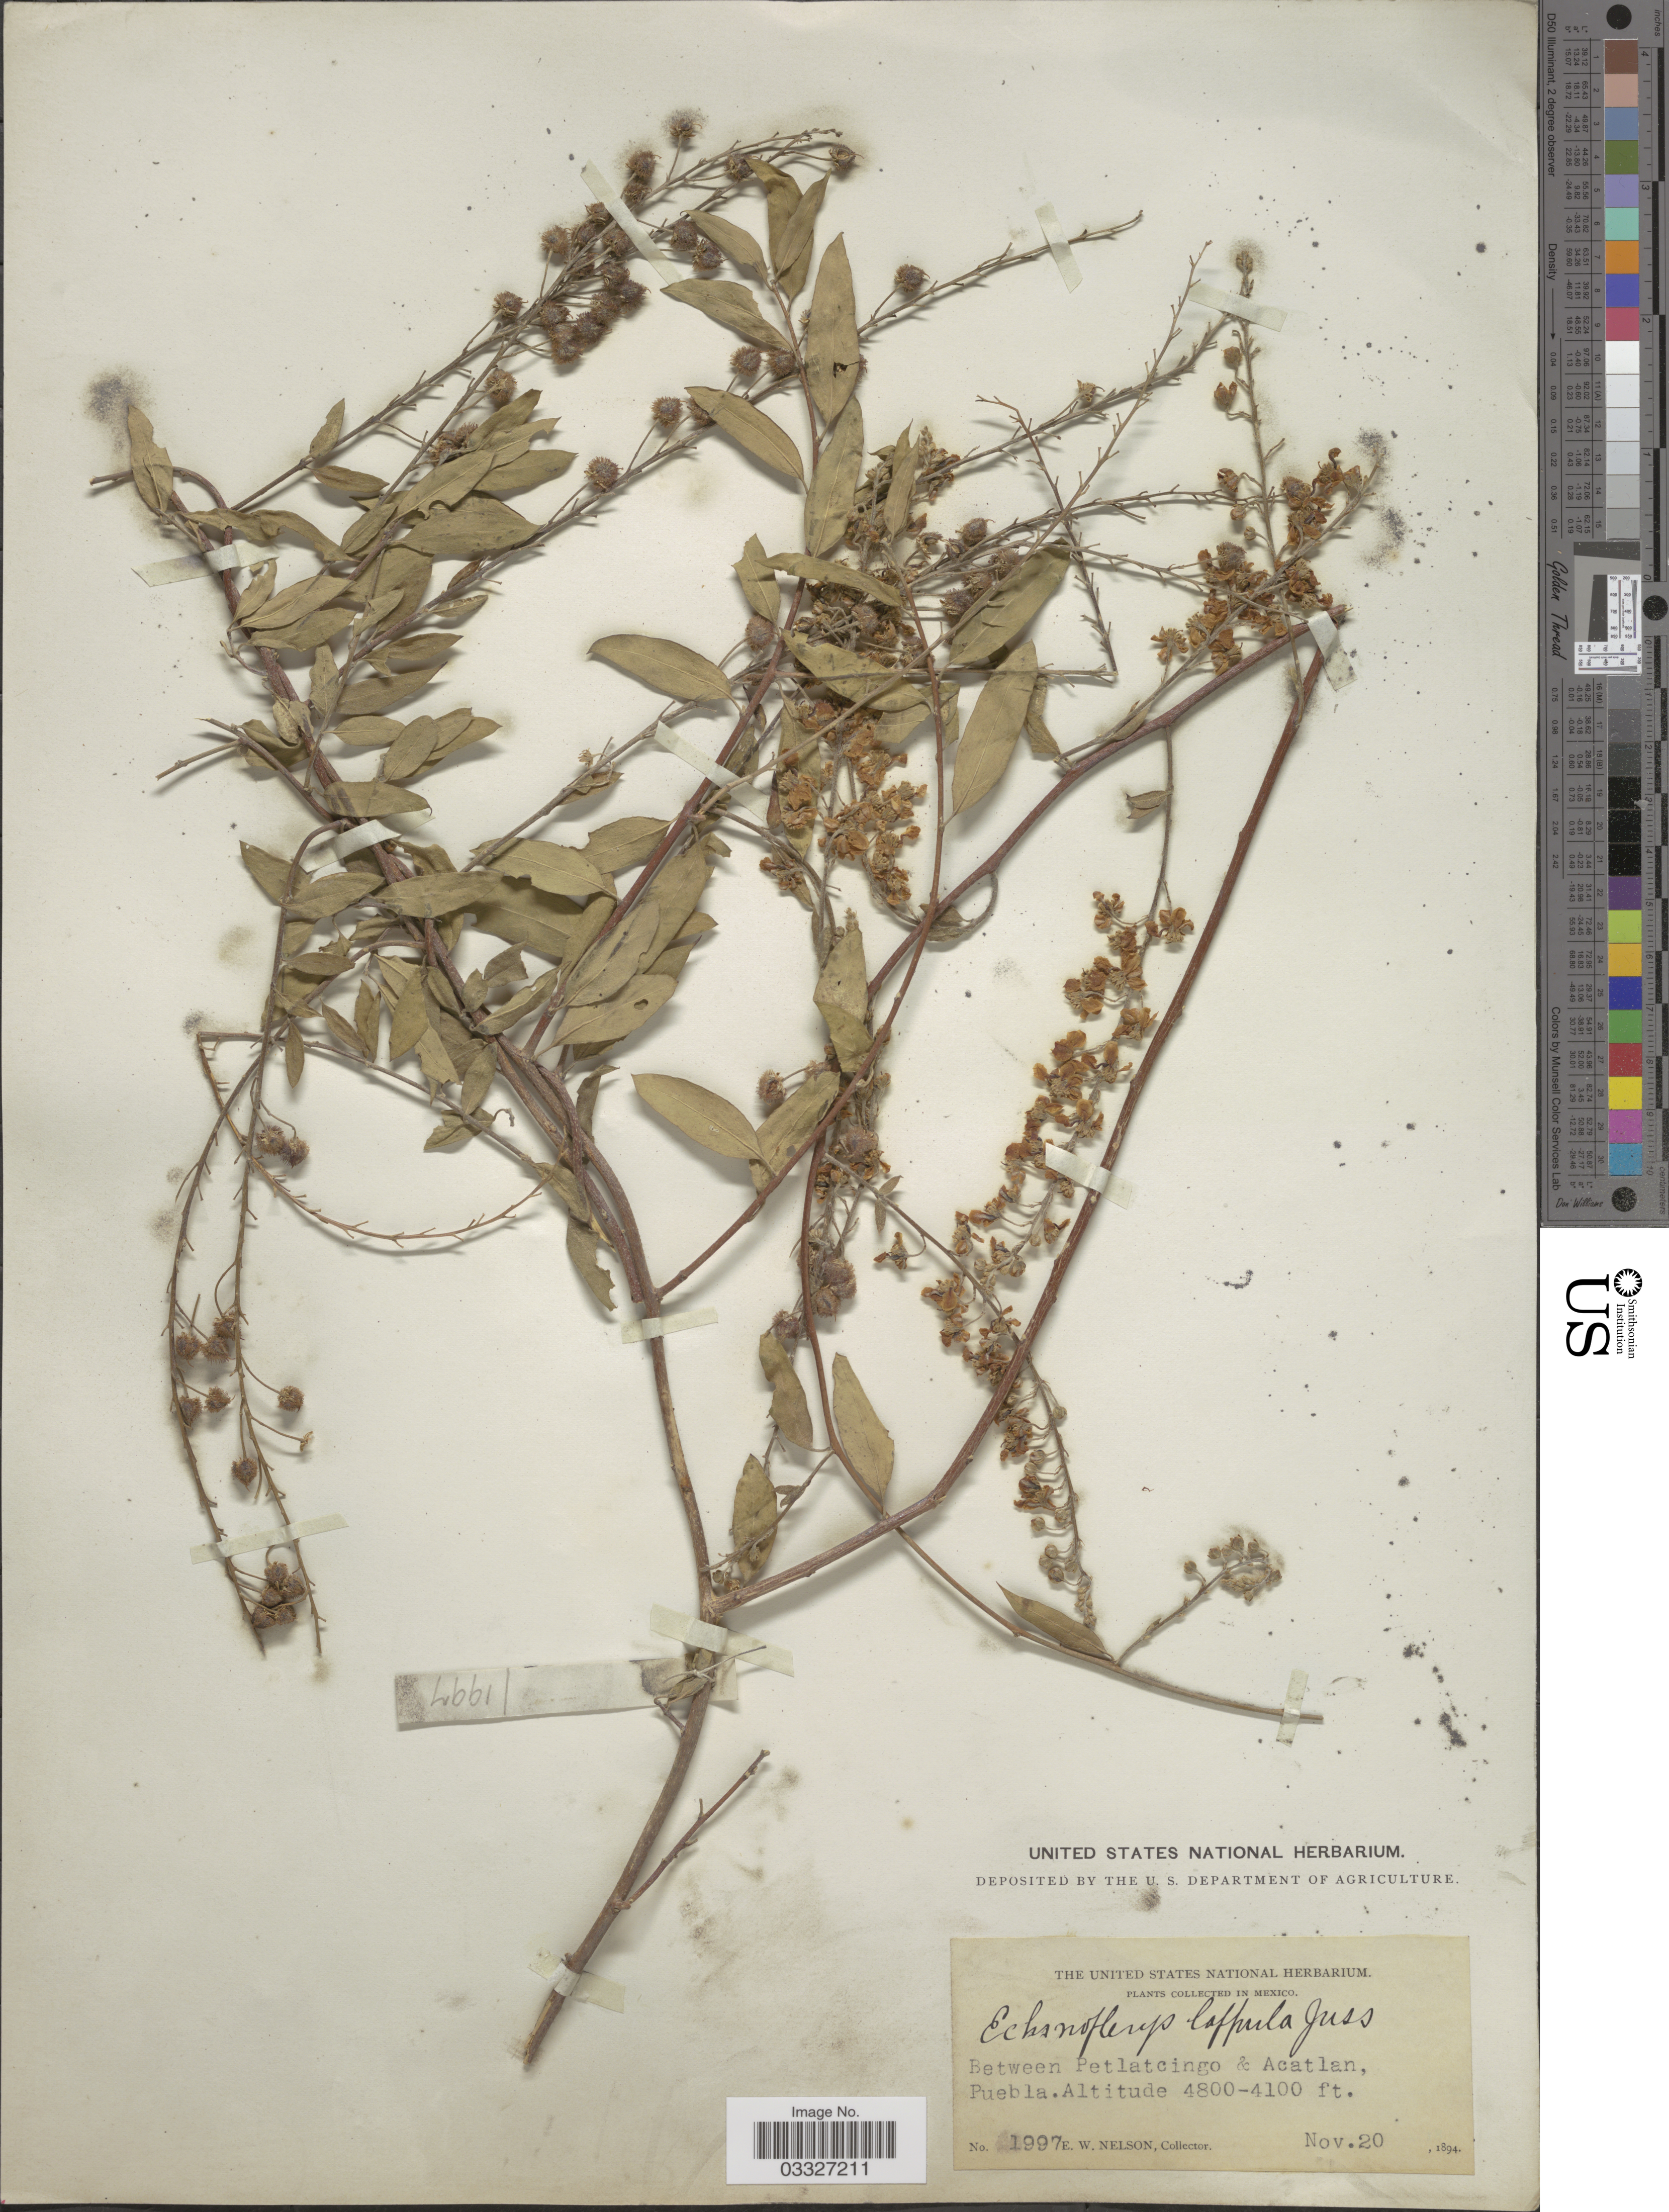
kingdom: Plantae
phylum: Tracheophyta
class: Magnoliopsida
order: Malpighiales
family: Malpighiaceae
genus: Echinopterys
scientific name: Echinopterys eglandulosa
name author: (A. Juss.) Small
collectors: E. W. Nelson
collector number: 1997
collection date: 1894-11-20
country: Mexico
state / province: Puebla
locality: Between Petlatcingo & Acatlan.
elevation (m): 1250